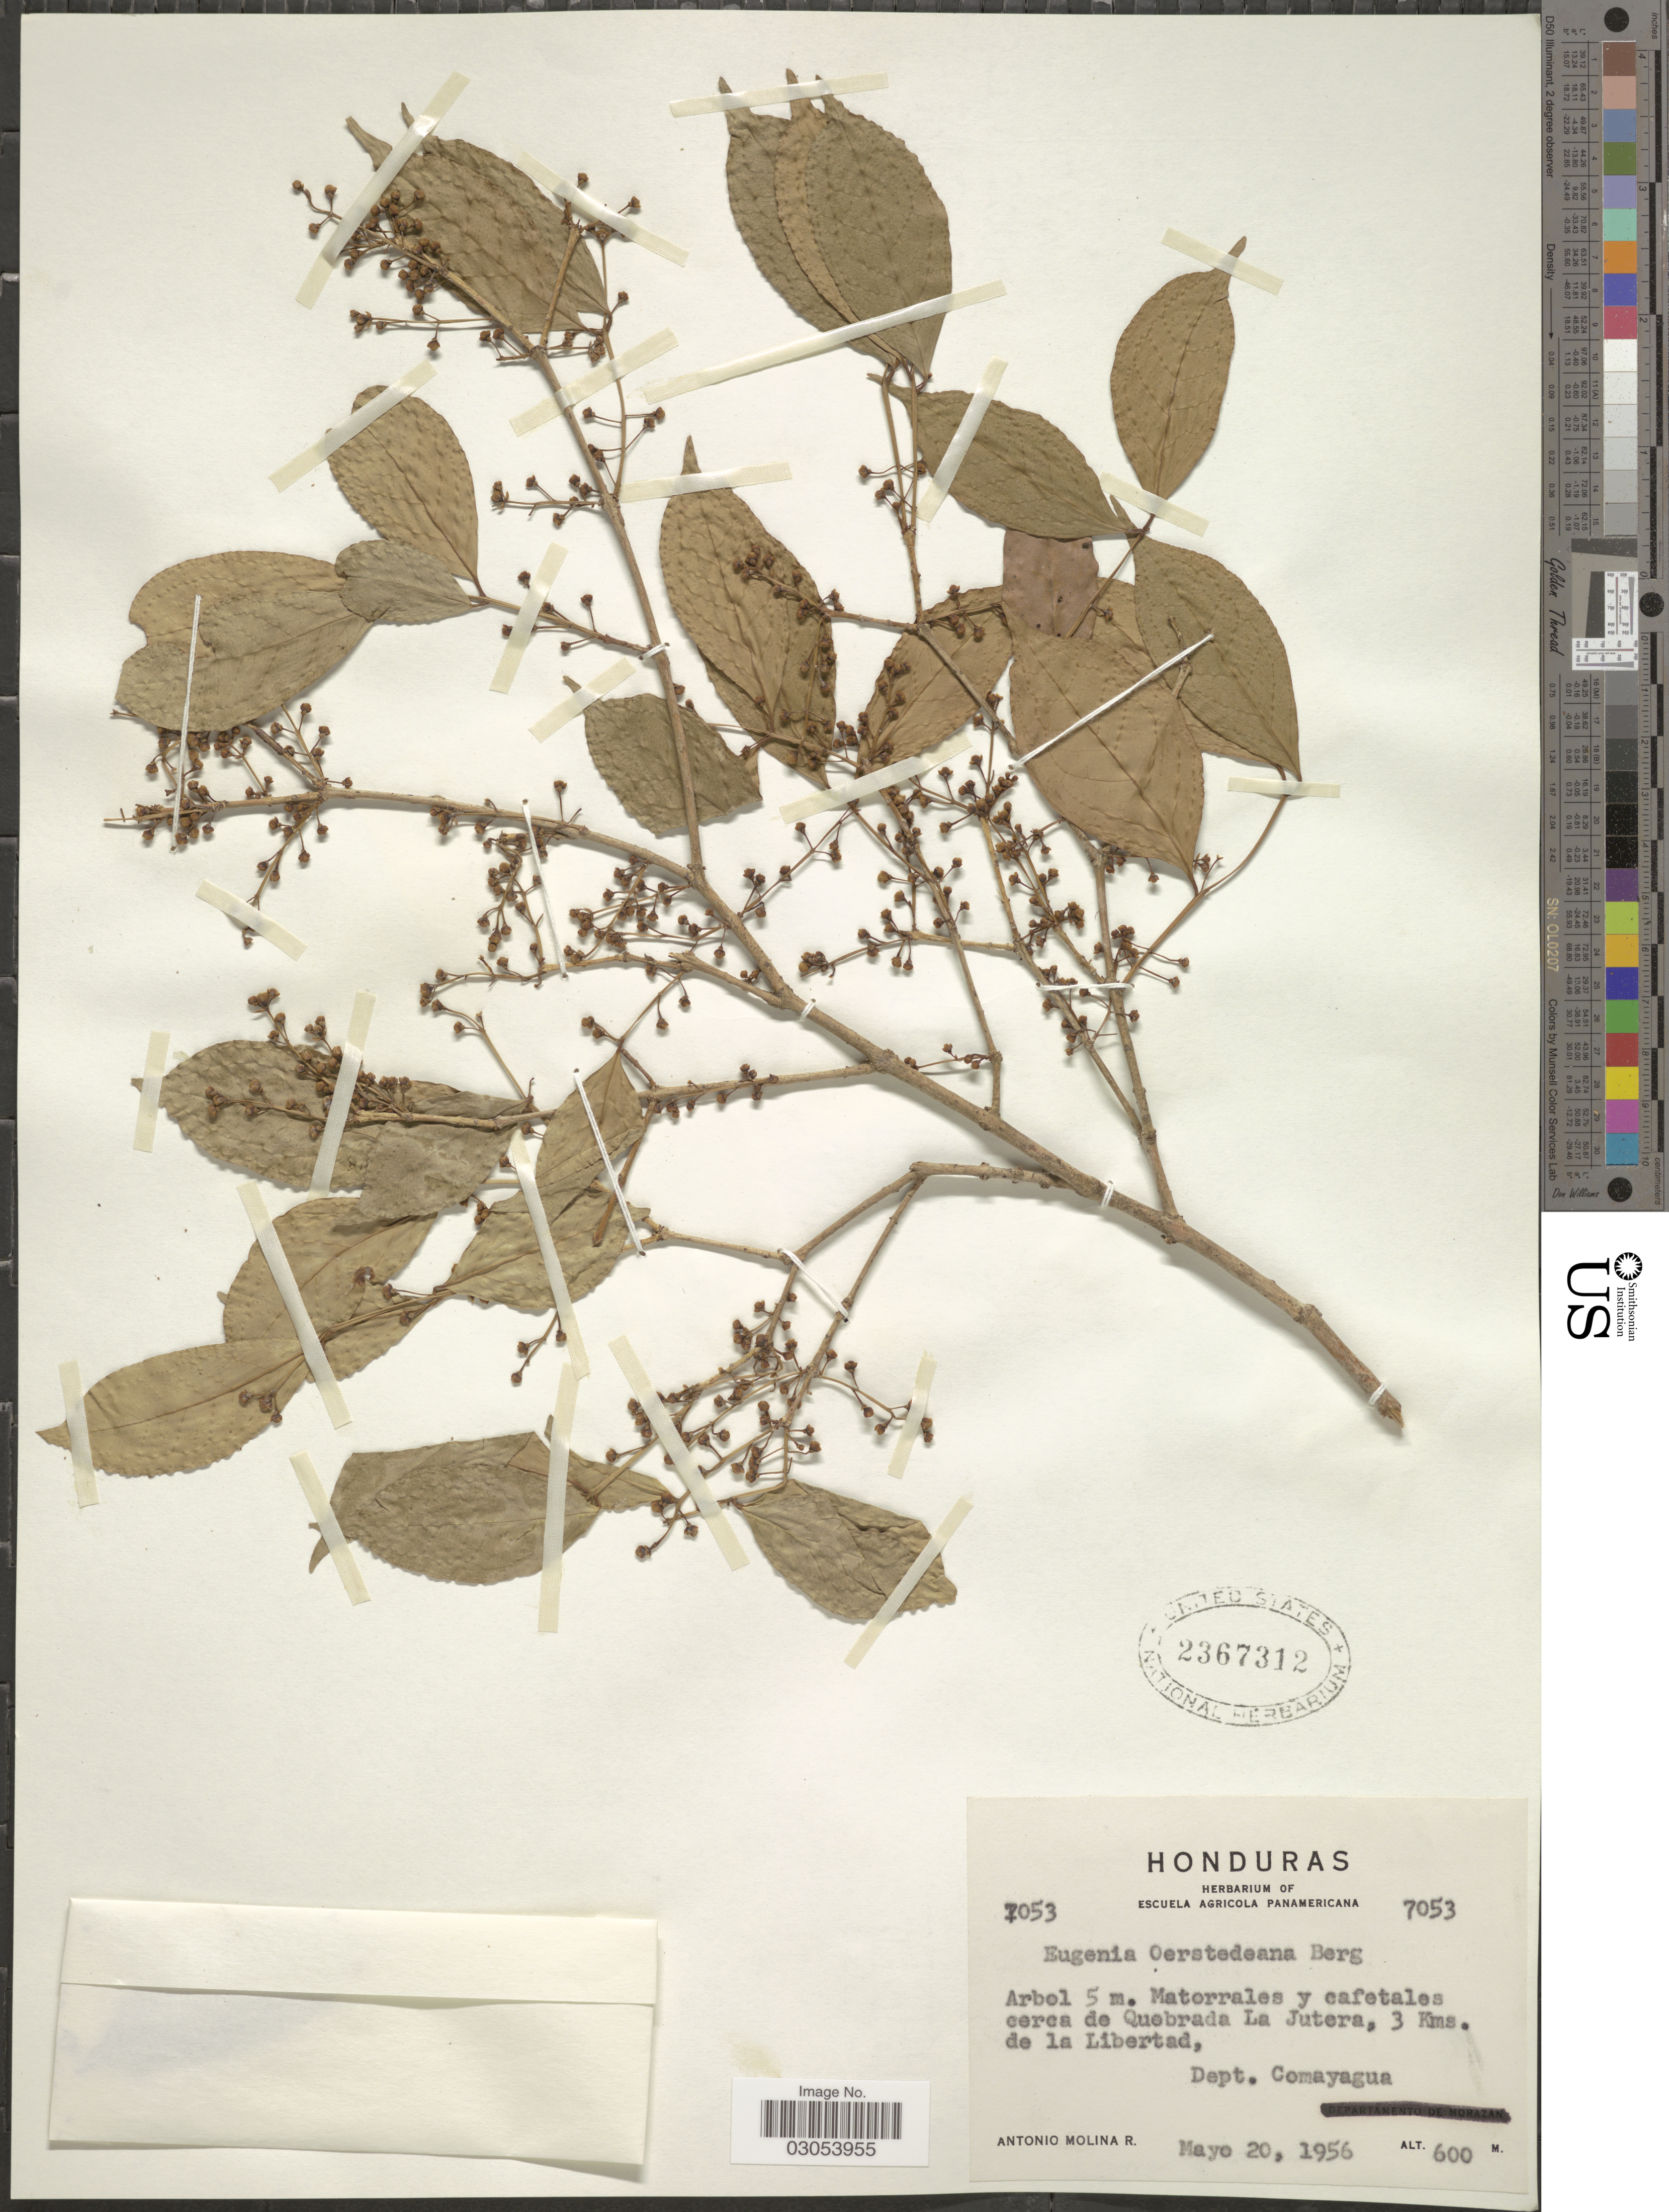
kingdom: Plantae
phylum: Tracheophyta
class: Magnoliopsida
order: Myrtales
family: Myrtaceae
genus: Eugenia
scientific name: Eugenia oerstediana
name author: O. Berg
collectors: A. Molina R.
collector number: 7053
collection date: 1956-05-20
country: Honduras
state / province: Comayagua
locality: Matorrales y cafetales cerca de Quebrada La Jutera, 3 Kms. de La Libertad, Dept. Comayagua.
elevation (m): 600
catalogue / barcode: US 2367312